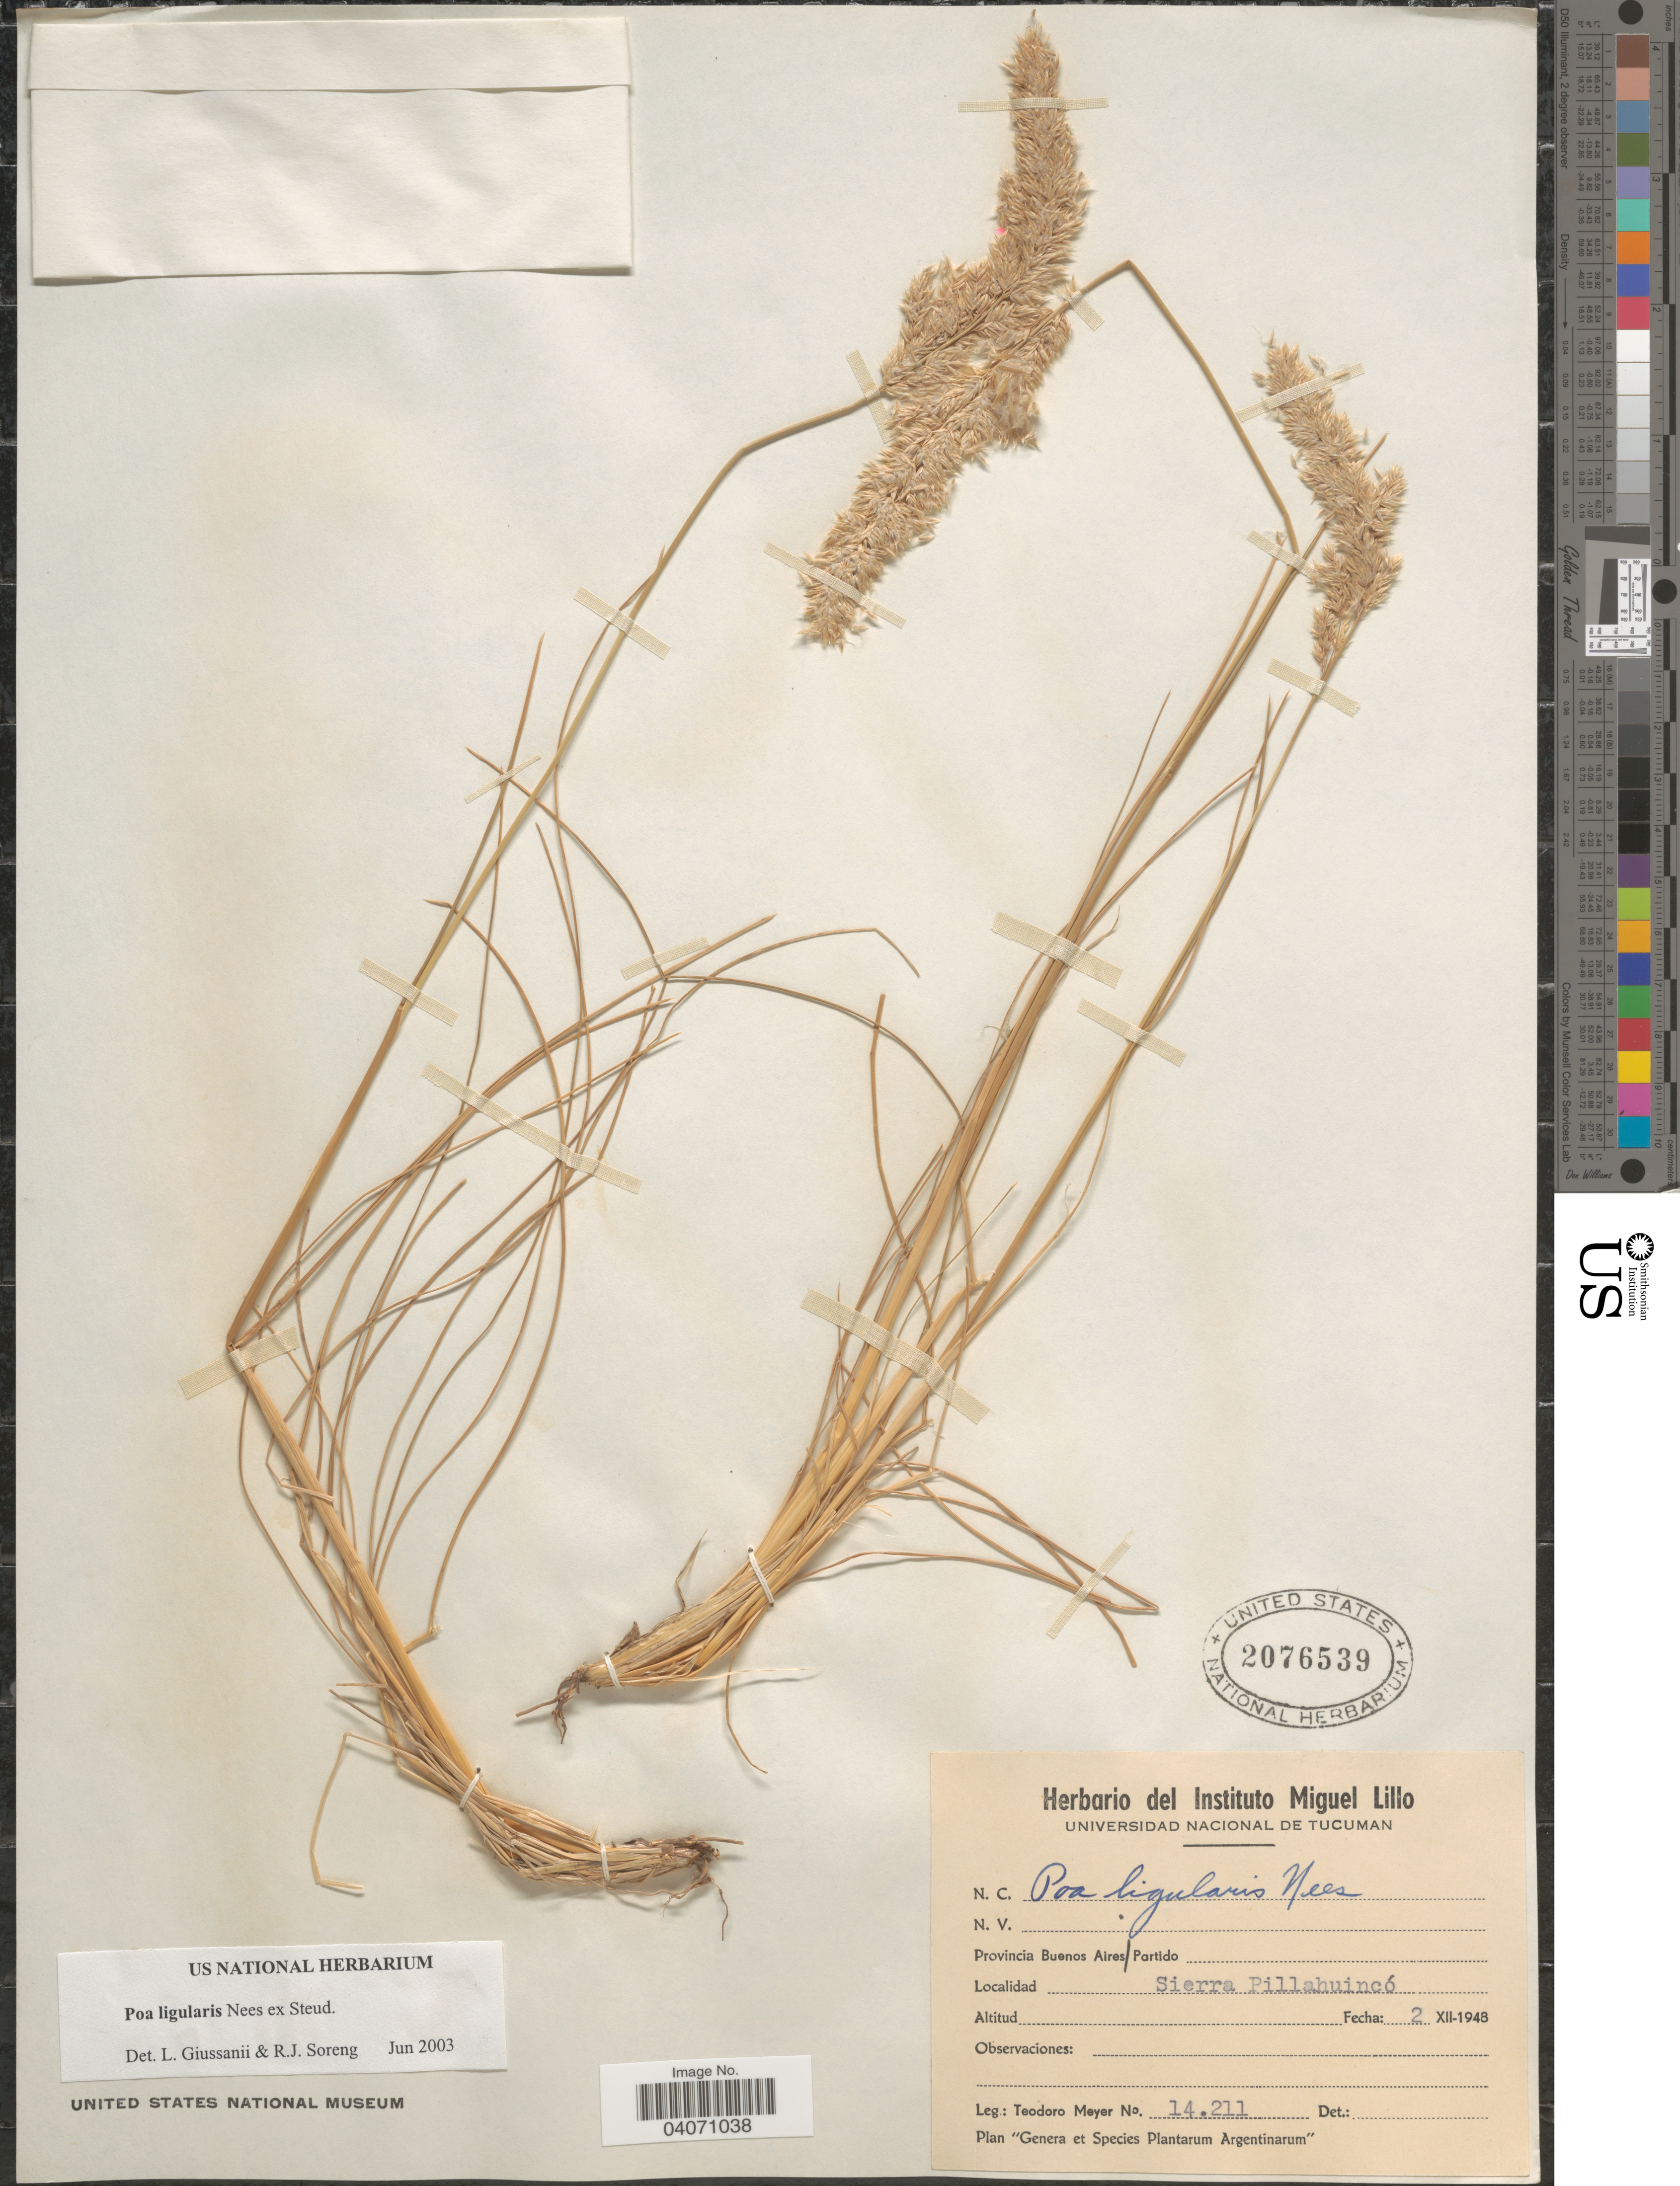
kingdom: Plantae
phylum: Tracheophyta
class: Liliopsida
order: Poales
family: Poaceae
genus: Poa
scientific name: Poa ligularis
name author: Nees ex Steud.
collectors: T. Meyer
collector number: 14211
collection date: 1948-12-02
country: Argentina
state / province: Buenos Aires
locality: Sierra Pillahuincó.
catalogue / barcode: US 2076539